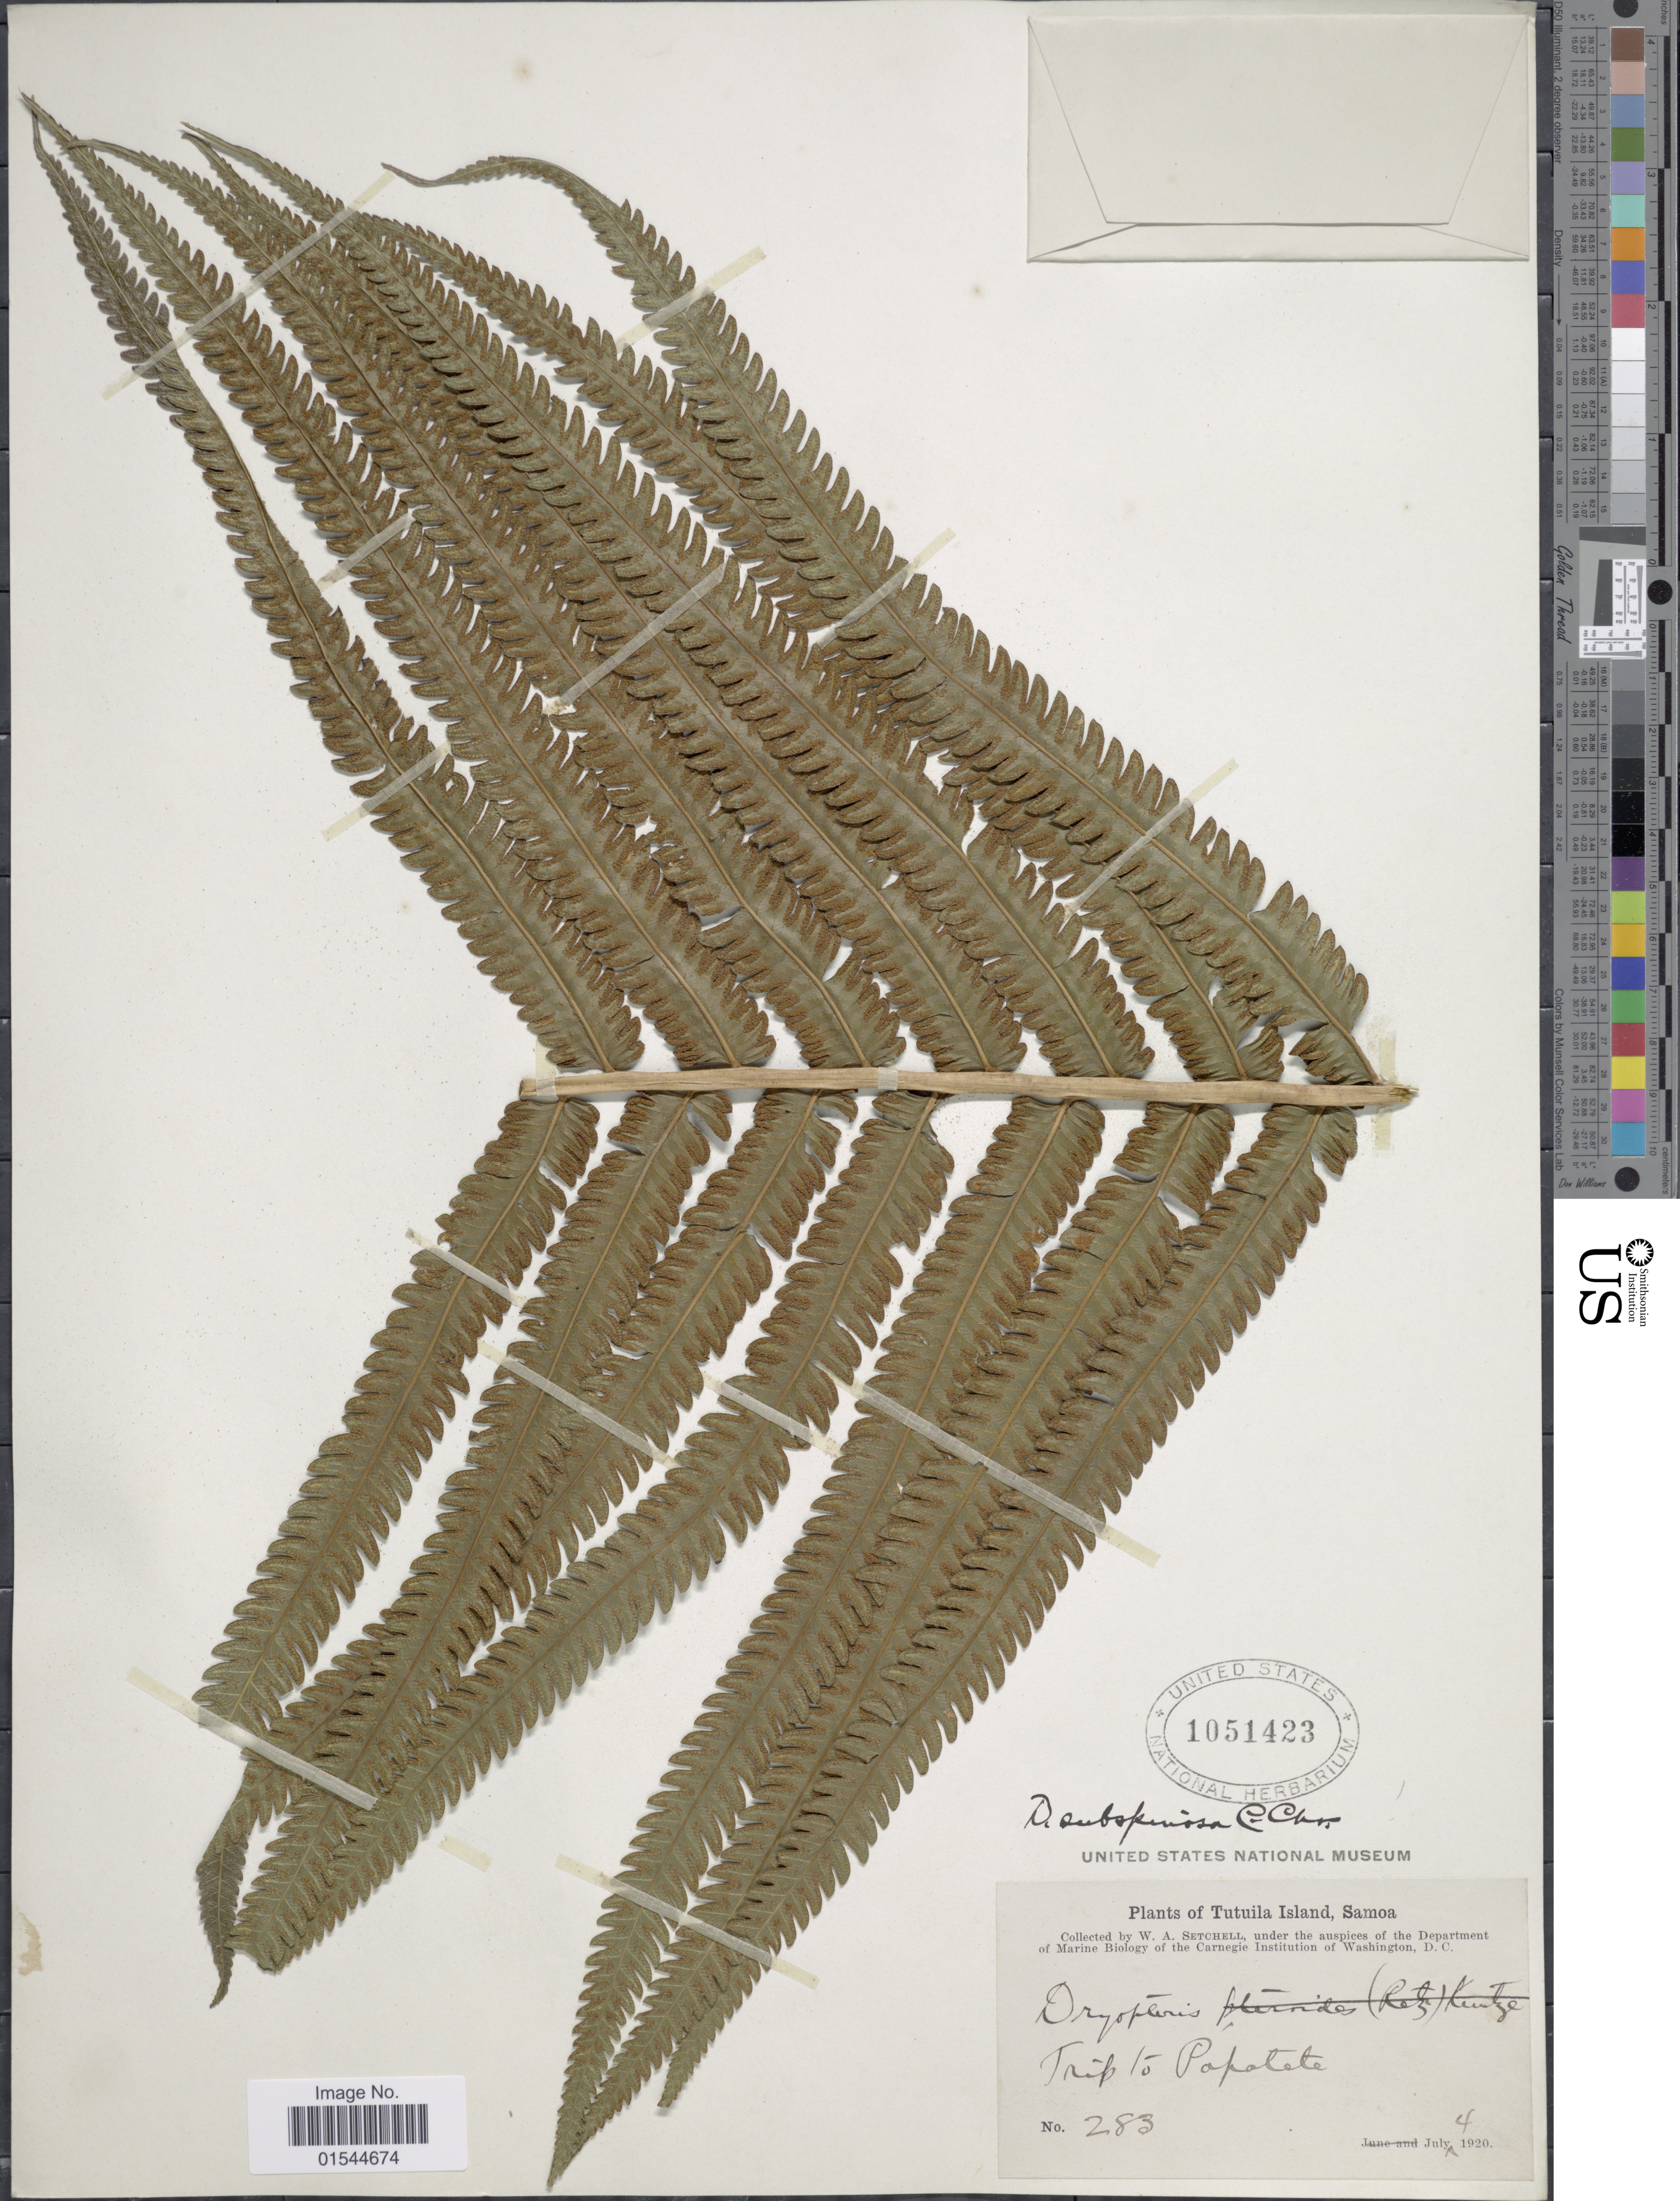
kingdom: Plantae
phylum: Tracheophyta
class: Polypodiopsida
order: Polypodiales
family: Thelypteridaceae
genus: Pneumatopteris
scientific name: Pneumatopteris glandulifera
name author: (Brack.) Holttum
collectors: W. Setchell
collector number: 283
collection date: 1920-07-04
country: American Samoa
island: Tutuila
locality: Tutuila Island, Samoa, Trip to Papatete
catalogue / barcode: US 1051423